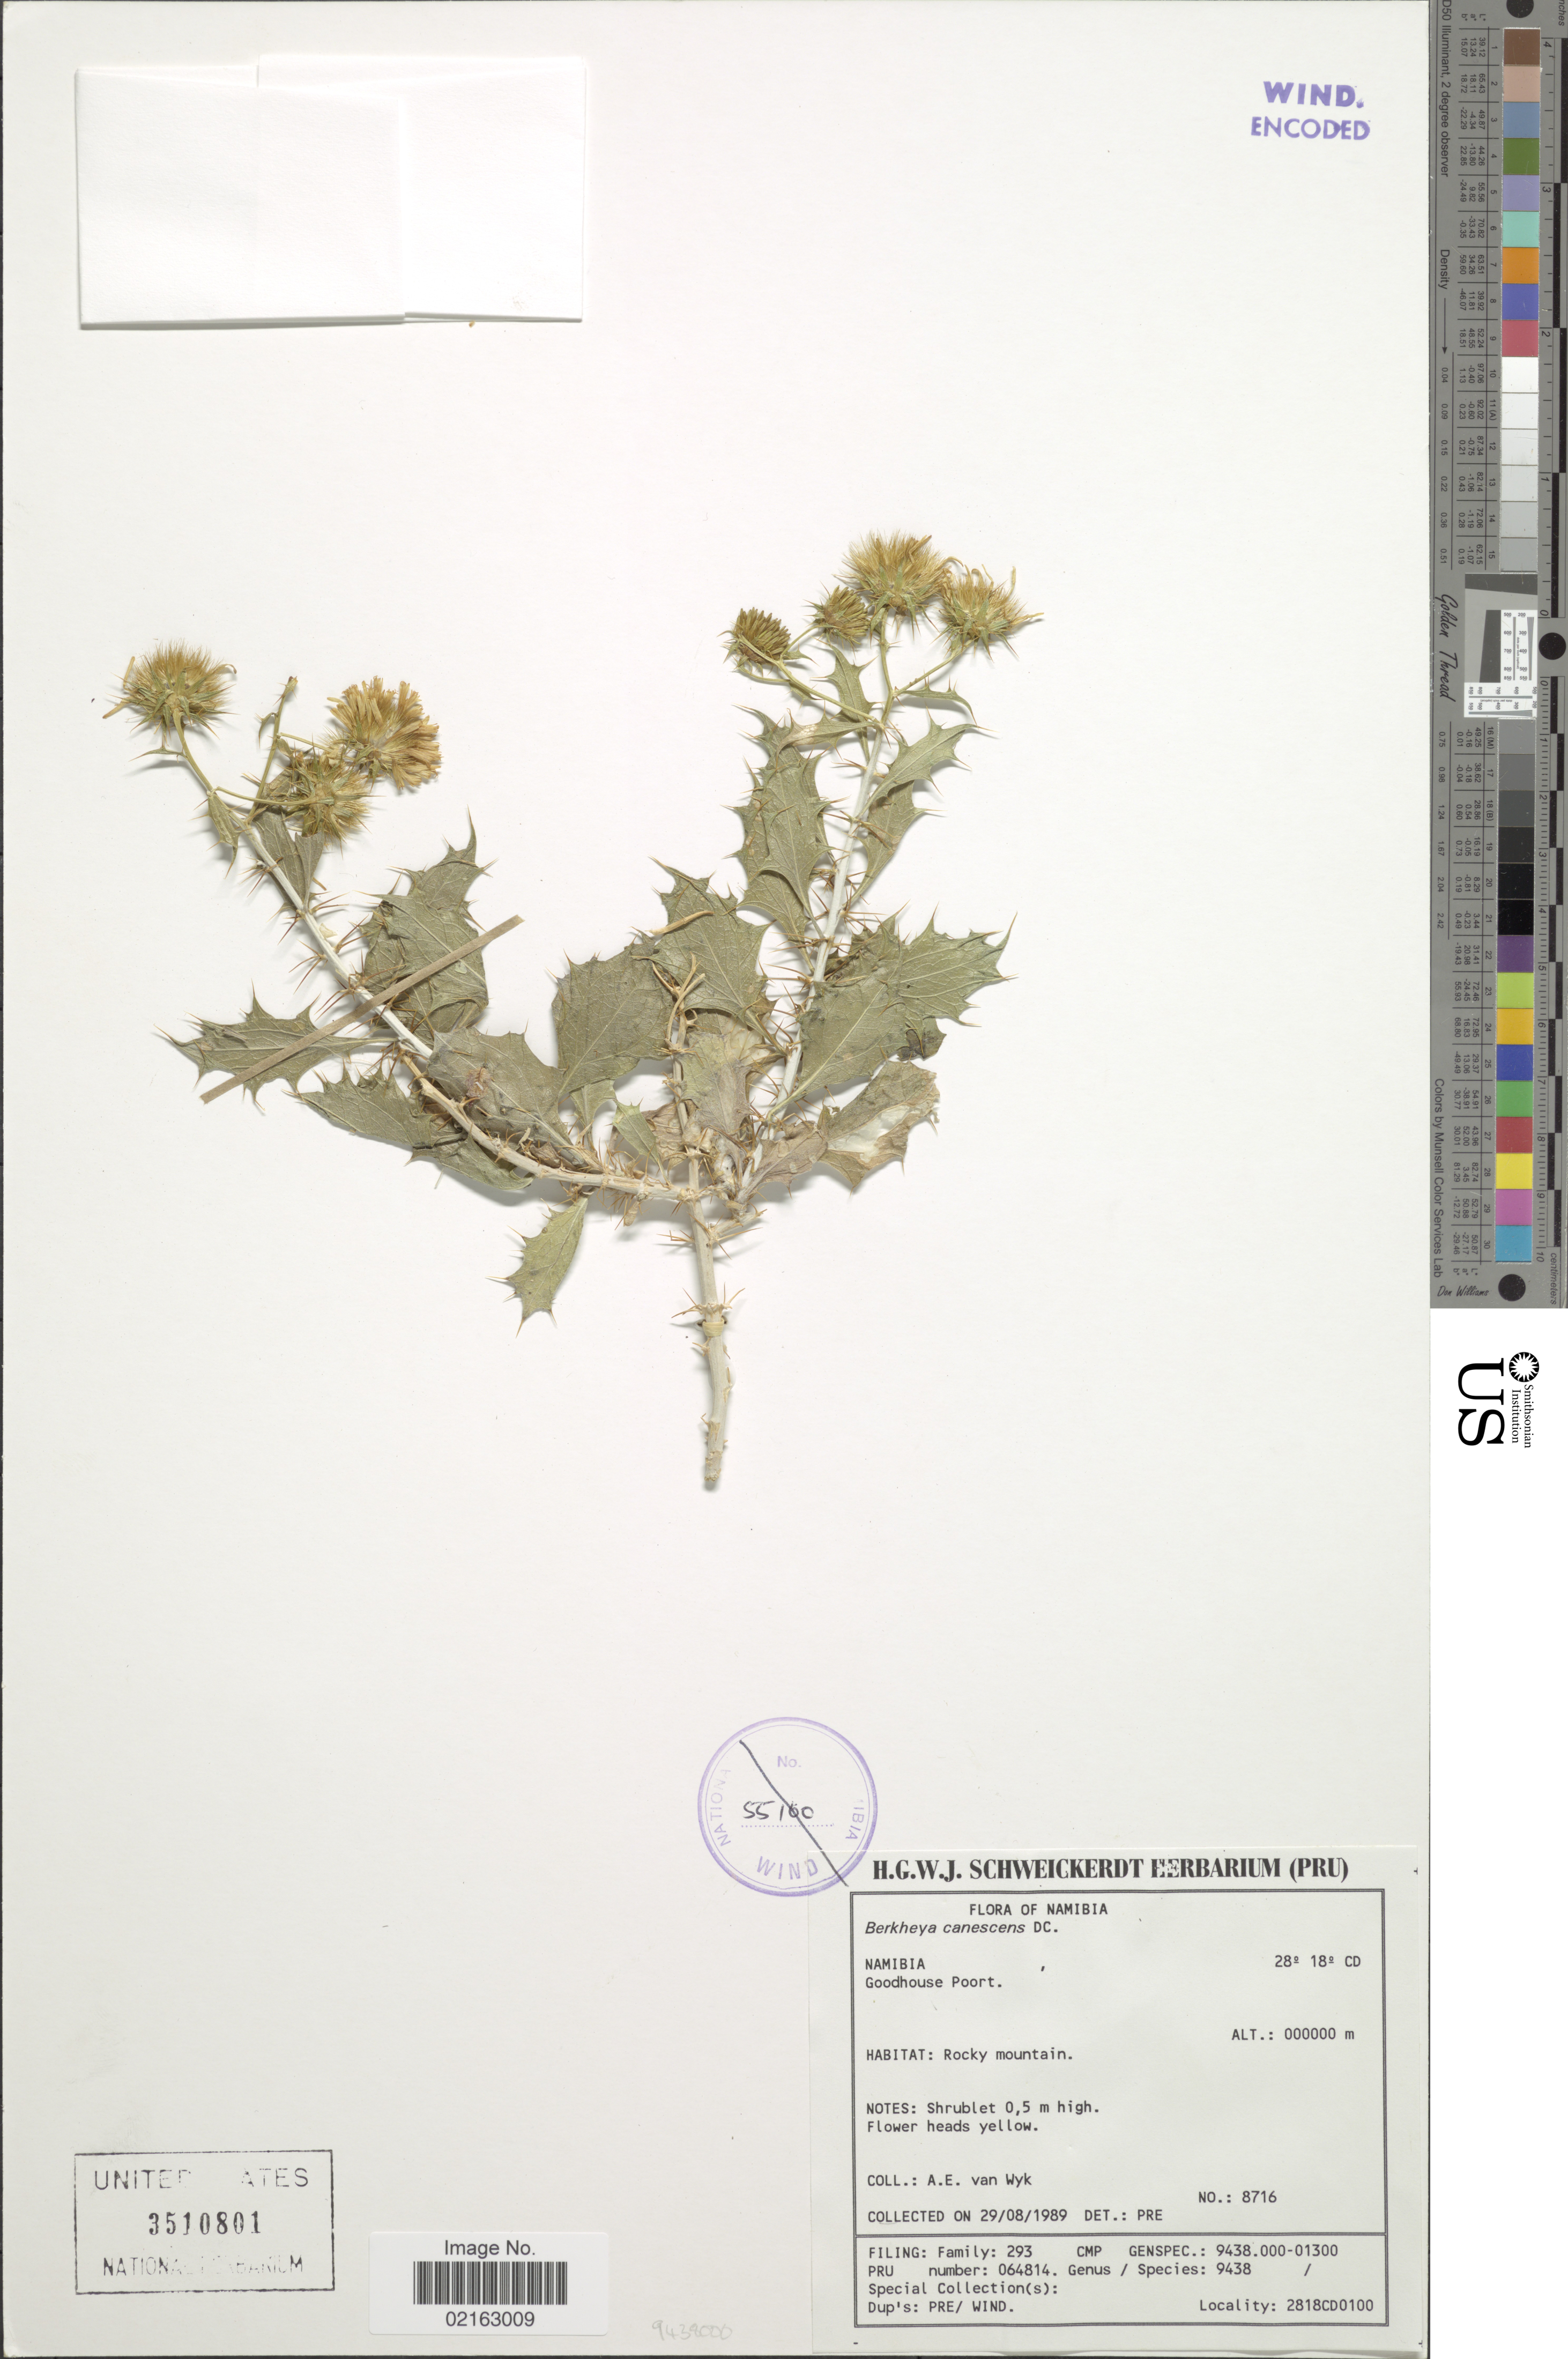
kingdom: Plantae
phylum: Tracheophyta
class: Magnoliopsida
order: Asterales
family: Asteraceae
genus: Berkheya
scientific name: Berkheya canescens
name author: DC.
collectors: A. van Wyk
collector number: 8716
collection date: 1989-08-29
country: Namibia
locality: Goodhouse Poort.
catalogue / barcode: US 3510801